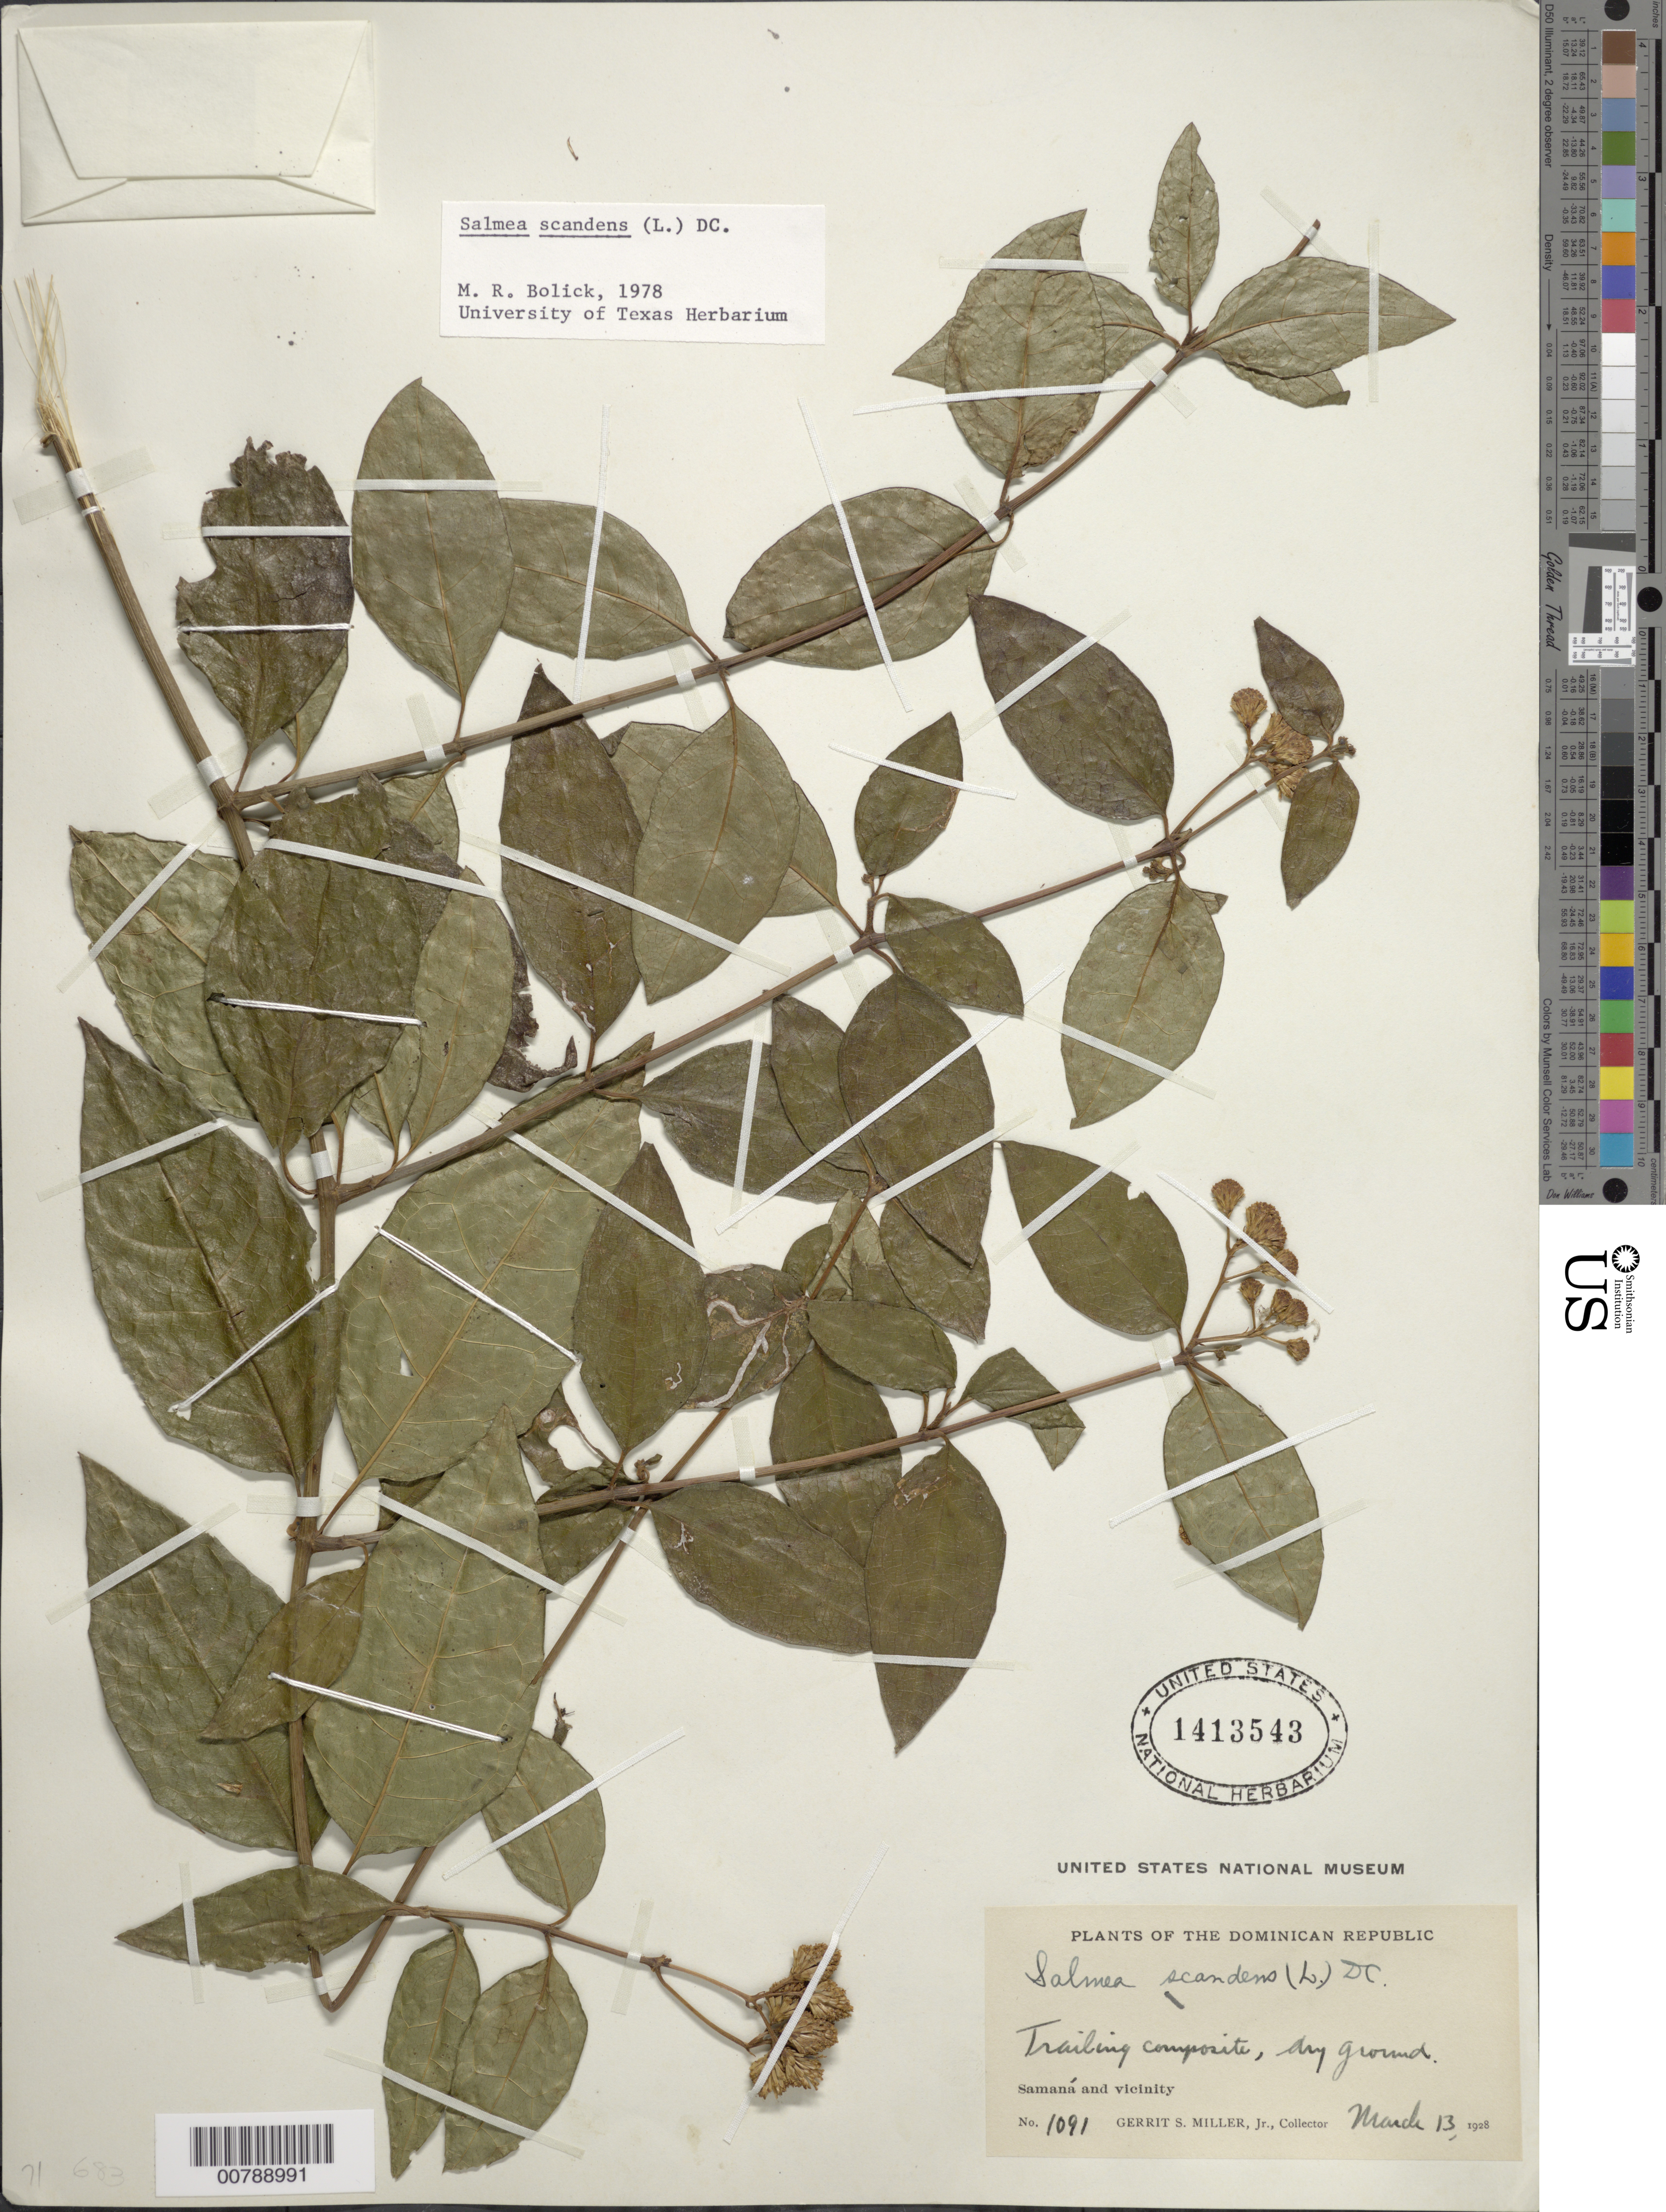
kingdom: Plantae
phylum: Tracheophyta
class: Magnoliopsida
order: Asterales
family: Asteraceae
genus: Salmea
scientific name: Salmea scandens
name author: (L.) DC.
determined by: Bolick, Margaret R., Curator (NEB), University of Nebraska State Museum (UNITED STATES)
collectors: G. S. Miller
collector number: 1091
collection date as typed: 13 Mar 1928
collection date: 1928-03-13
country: Dominican Republic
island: Hispaniola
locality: Samaná and vicinity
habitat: Dry ground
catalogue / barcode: US 1413543